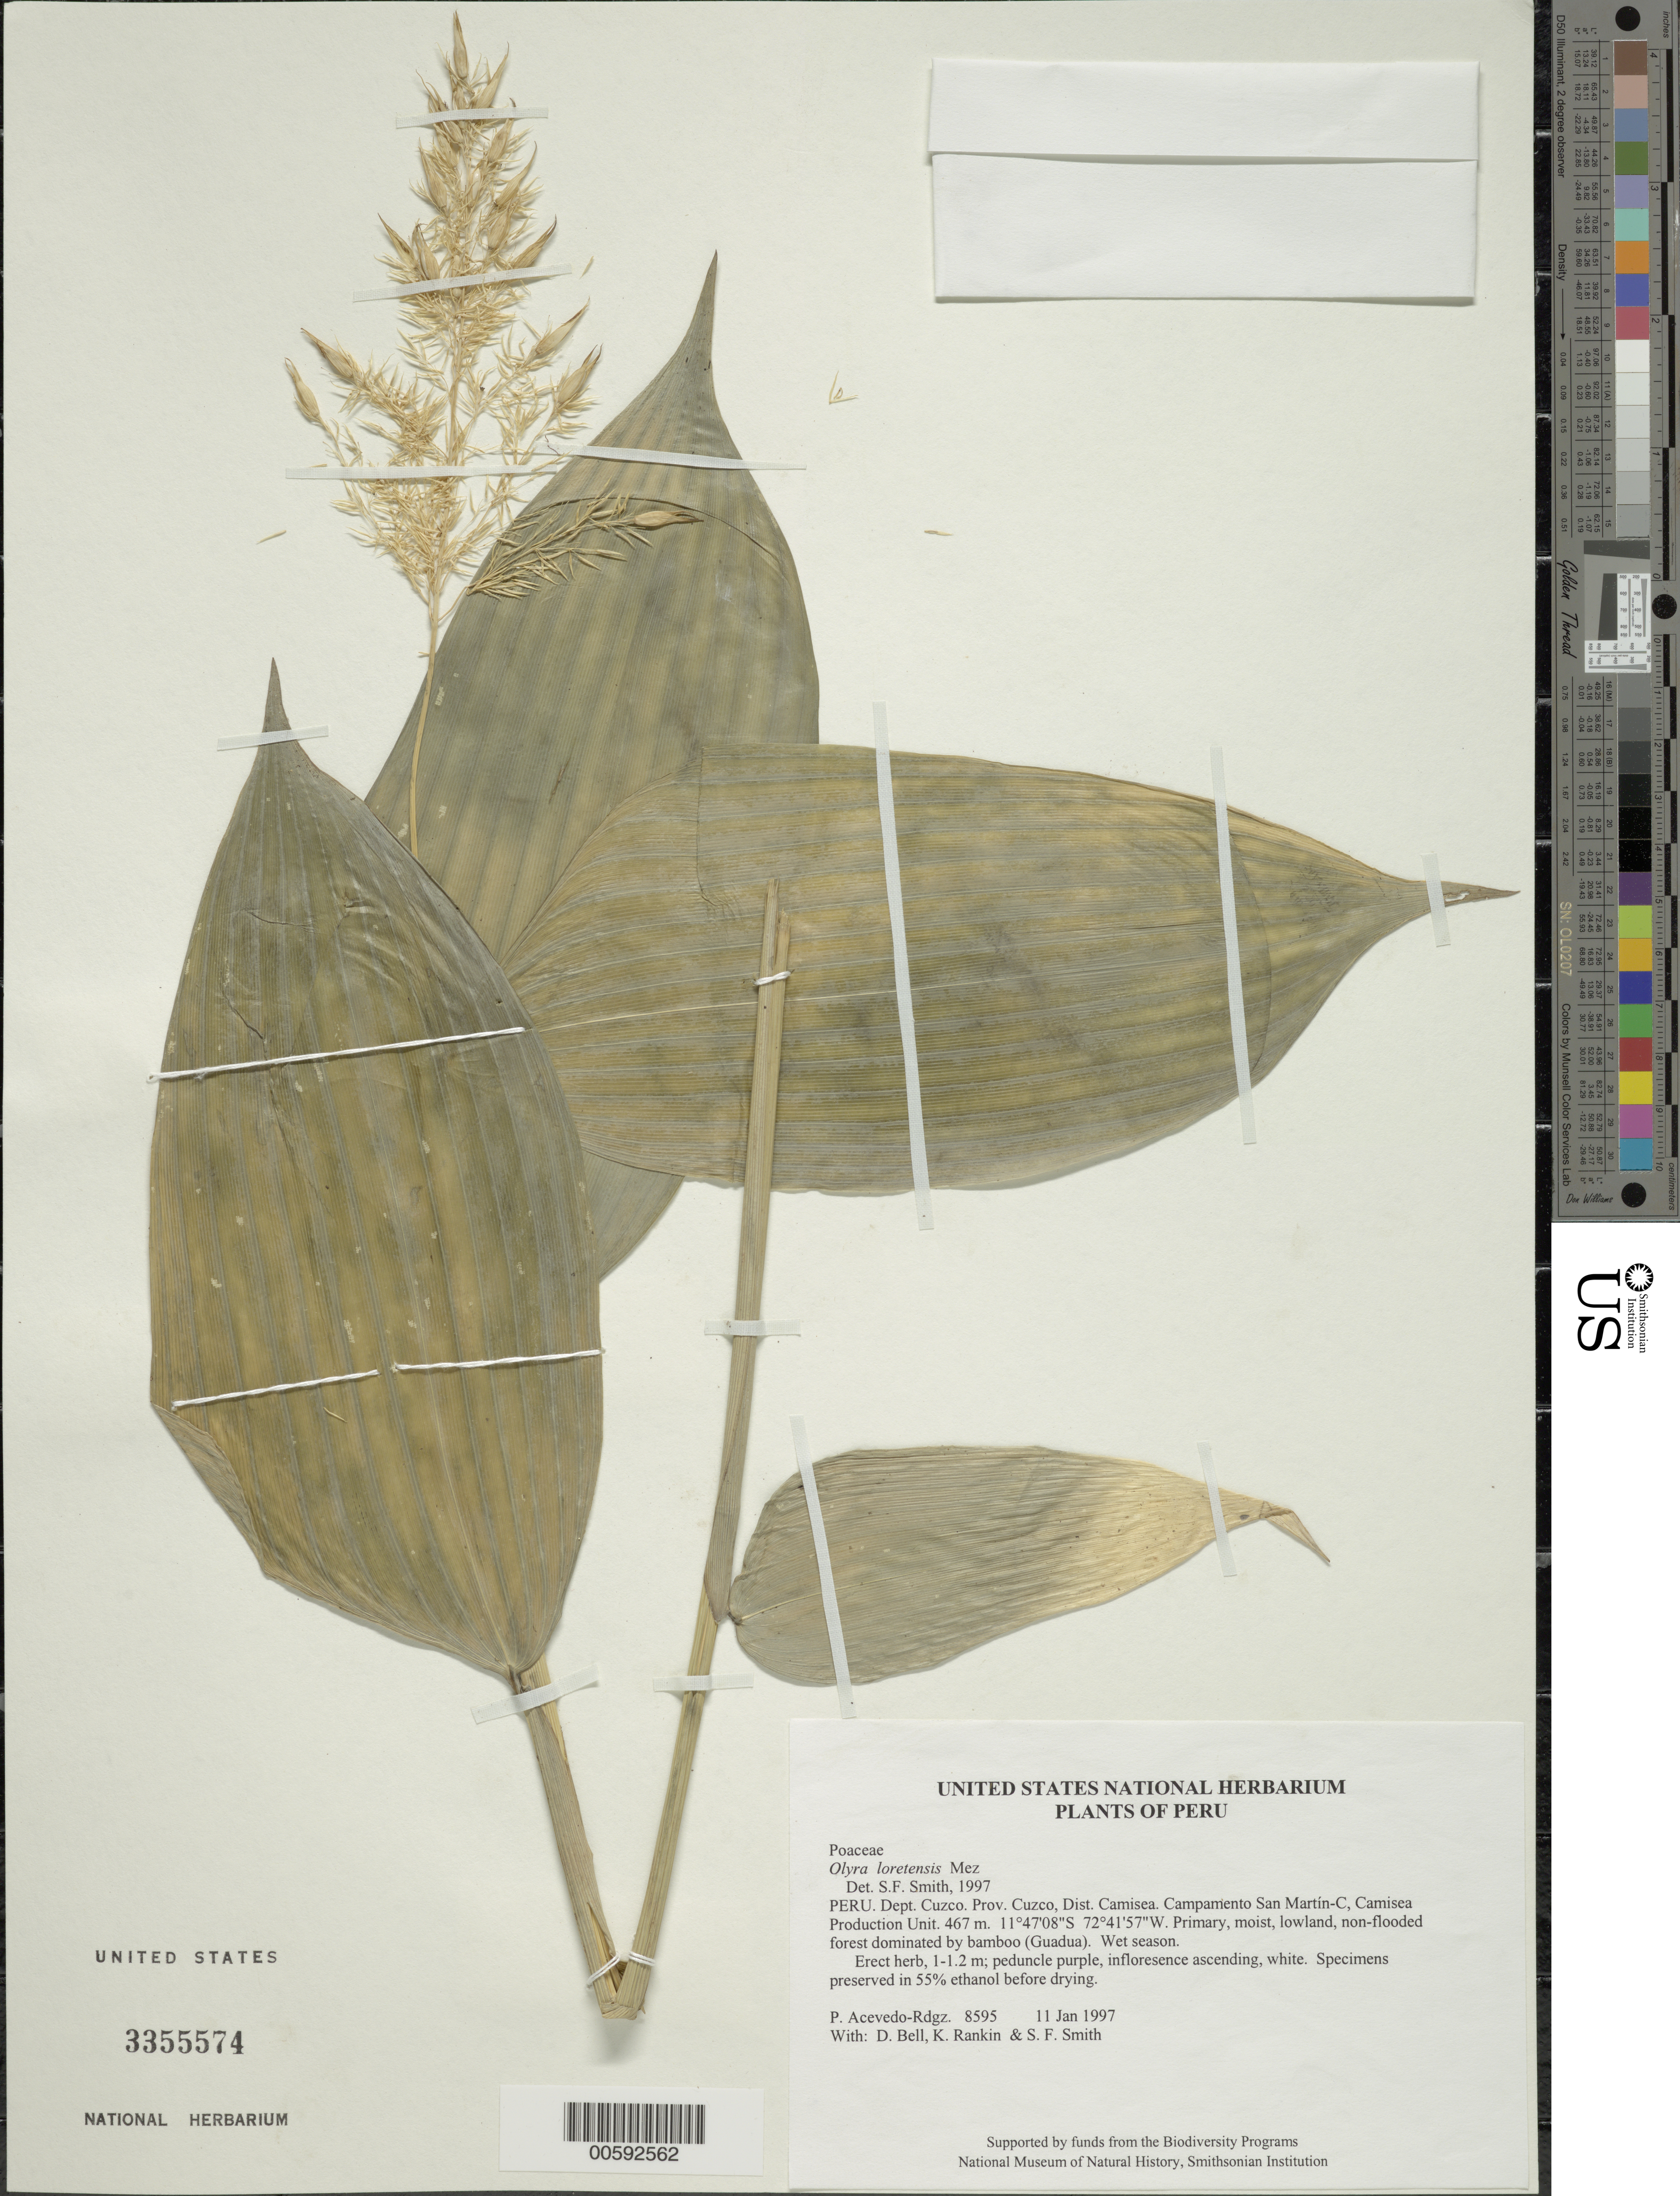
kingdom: Plantae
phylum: Tracheophyta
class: Liliopsida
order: Poales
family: Poaceae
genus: Olyra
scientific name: Olyra loretensis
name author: Mez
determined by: Smith, Stephen F., (US), NMNH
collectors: P. Acevedo-Rodr., D. A. Bell, K. B. Rankin & S.F. Smith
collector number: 8595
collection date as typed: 11 Jan 1997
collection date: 1997-01-11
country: Peru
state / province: Cusco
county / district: Cusco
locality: Districto Camisea, Campamento San Martín-C, Camisea Production Unit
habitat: Primary, moist, lowland, non-flooded forest dominated by bamboo (Guadua). Wet season.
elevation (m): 467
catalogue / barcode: US 3355574